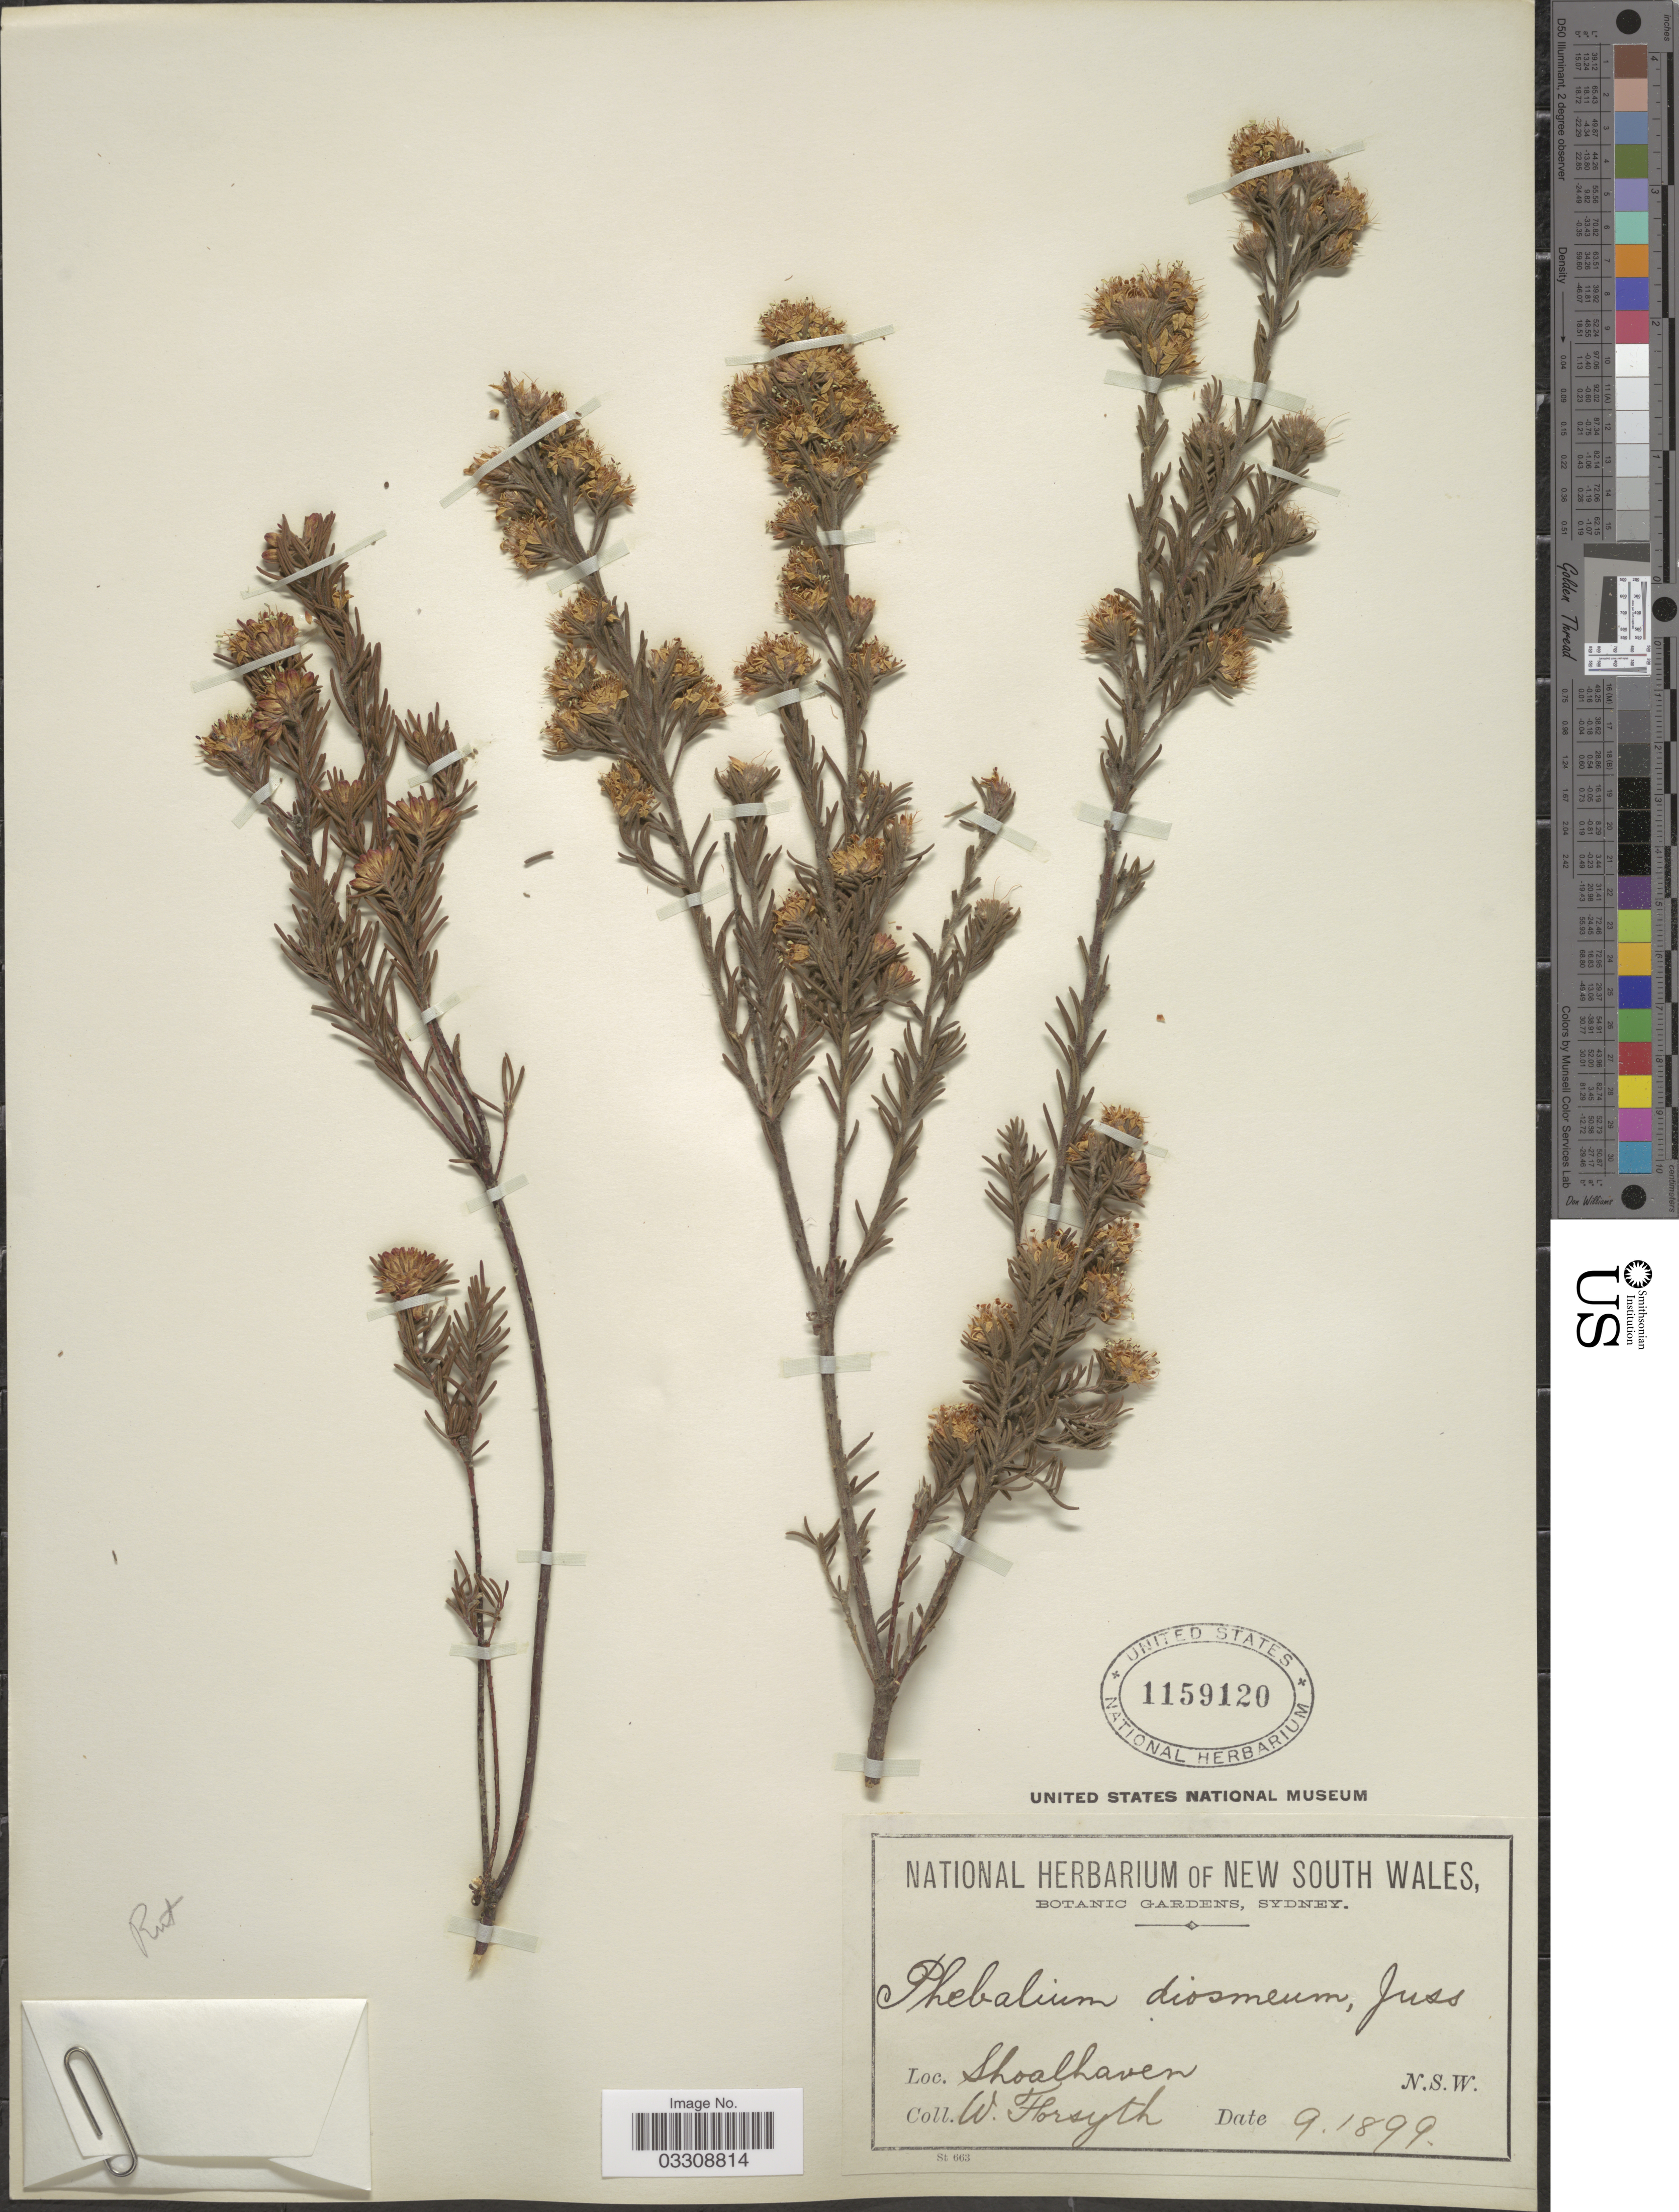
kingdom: Plantae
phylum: Tracheophyta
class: Magnoliopsida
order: Sapindales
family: Rutaceae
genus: Leionema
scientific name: Leionema diosmeum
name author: (A. Juss.) Paul G. Wilson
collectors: W. Forsyth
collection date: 1899-09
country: Australia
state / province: New South Wales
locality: Shoalhaven.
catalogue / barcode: US 1159120